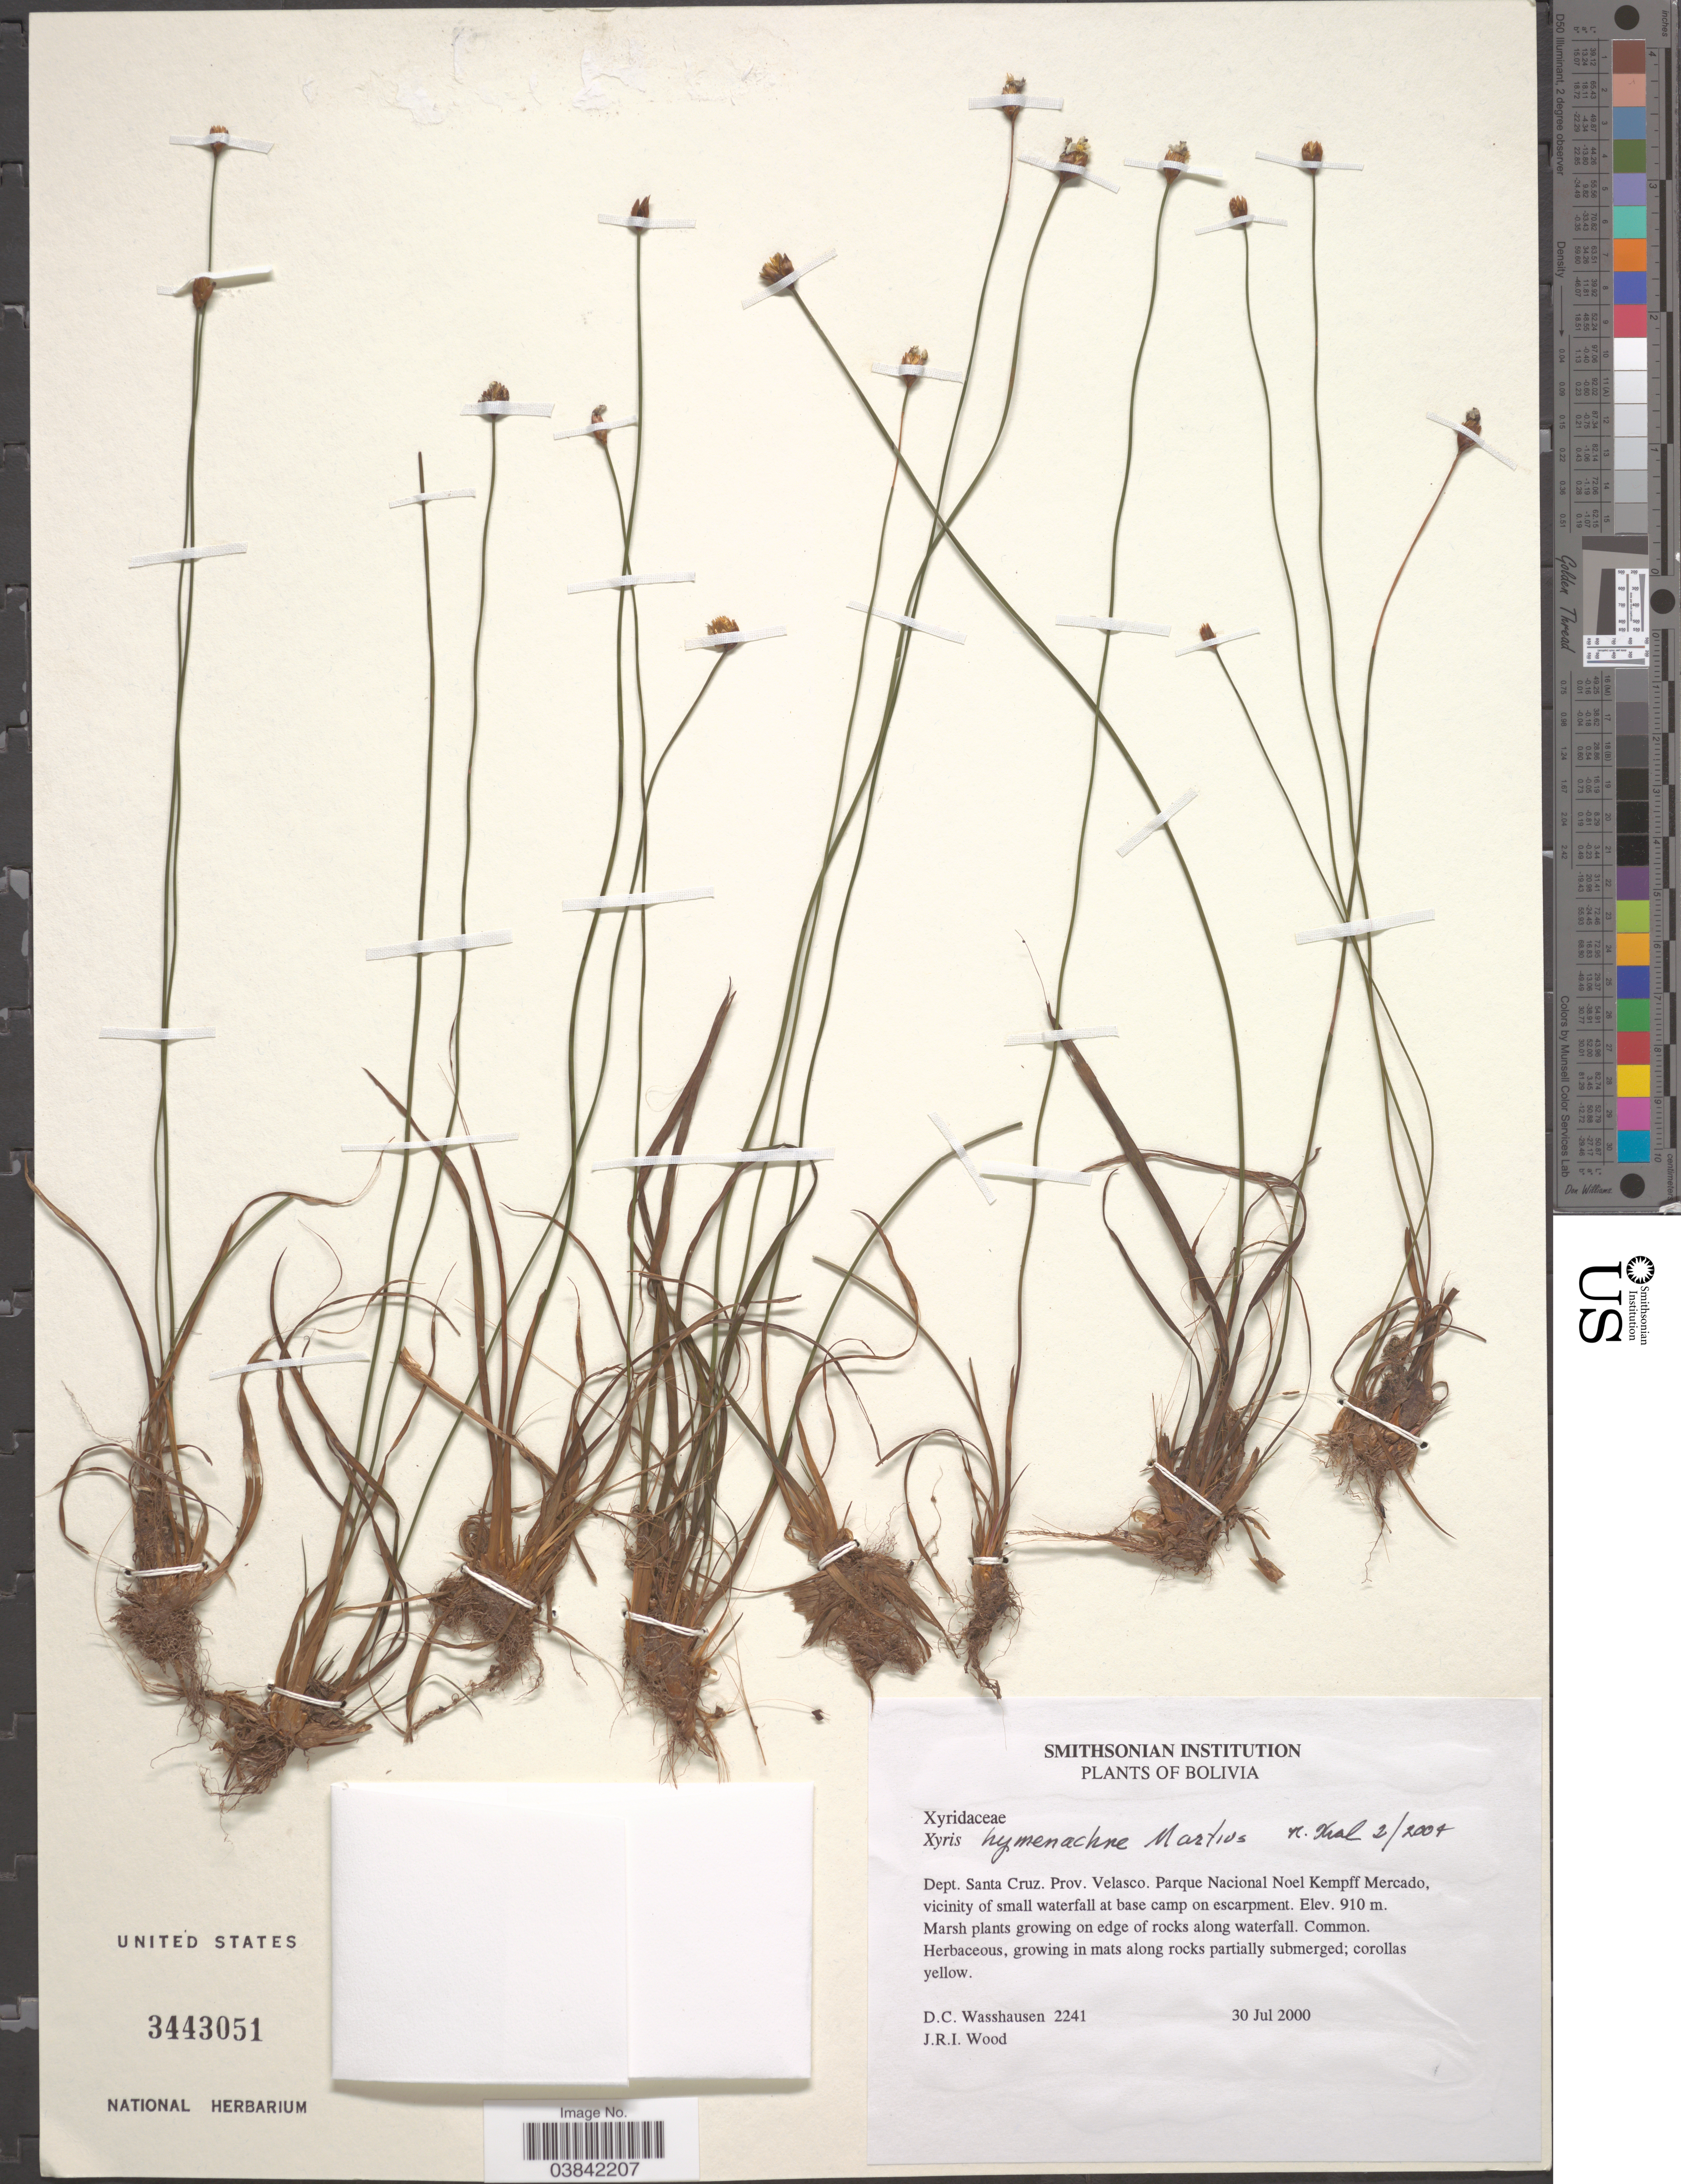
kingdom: Plantae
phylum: Tracheophyta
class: Liliopsida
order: Poales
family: Xyridaceae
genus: Xyris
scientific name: Xyris hymenachne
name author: Mart.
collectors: D. C. Wasshausen & J. R. I. Wood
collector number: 2241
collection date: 2000-07-30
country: Bolivia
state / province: Santa Cruz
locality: Dept. Santa Cruz. Prov. Velasco. Parque Nacional Noel Kempff Mercado.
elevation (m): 910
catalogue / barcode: US 3443051